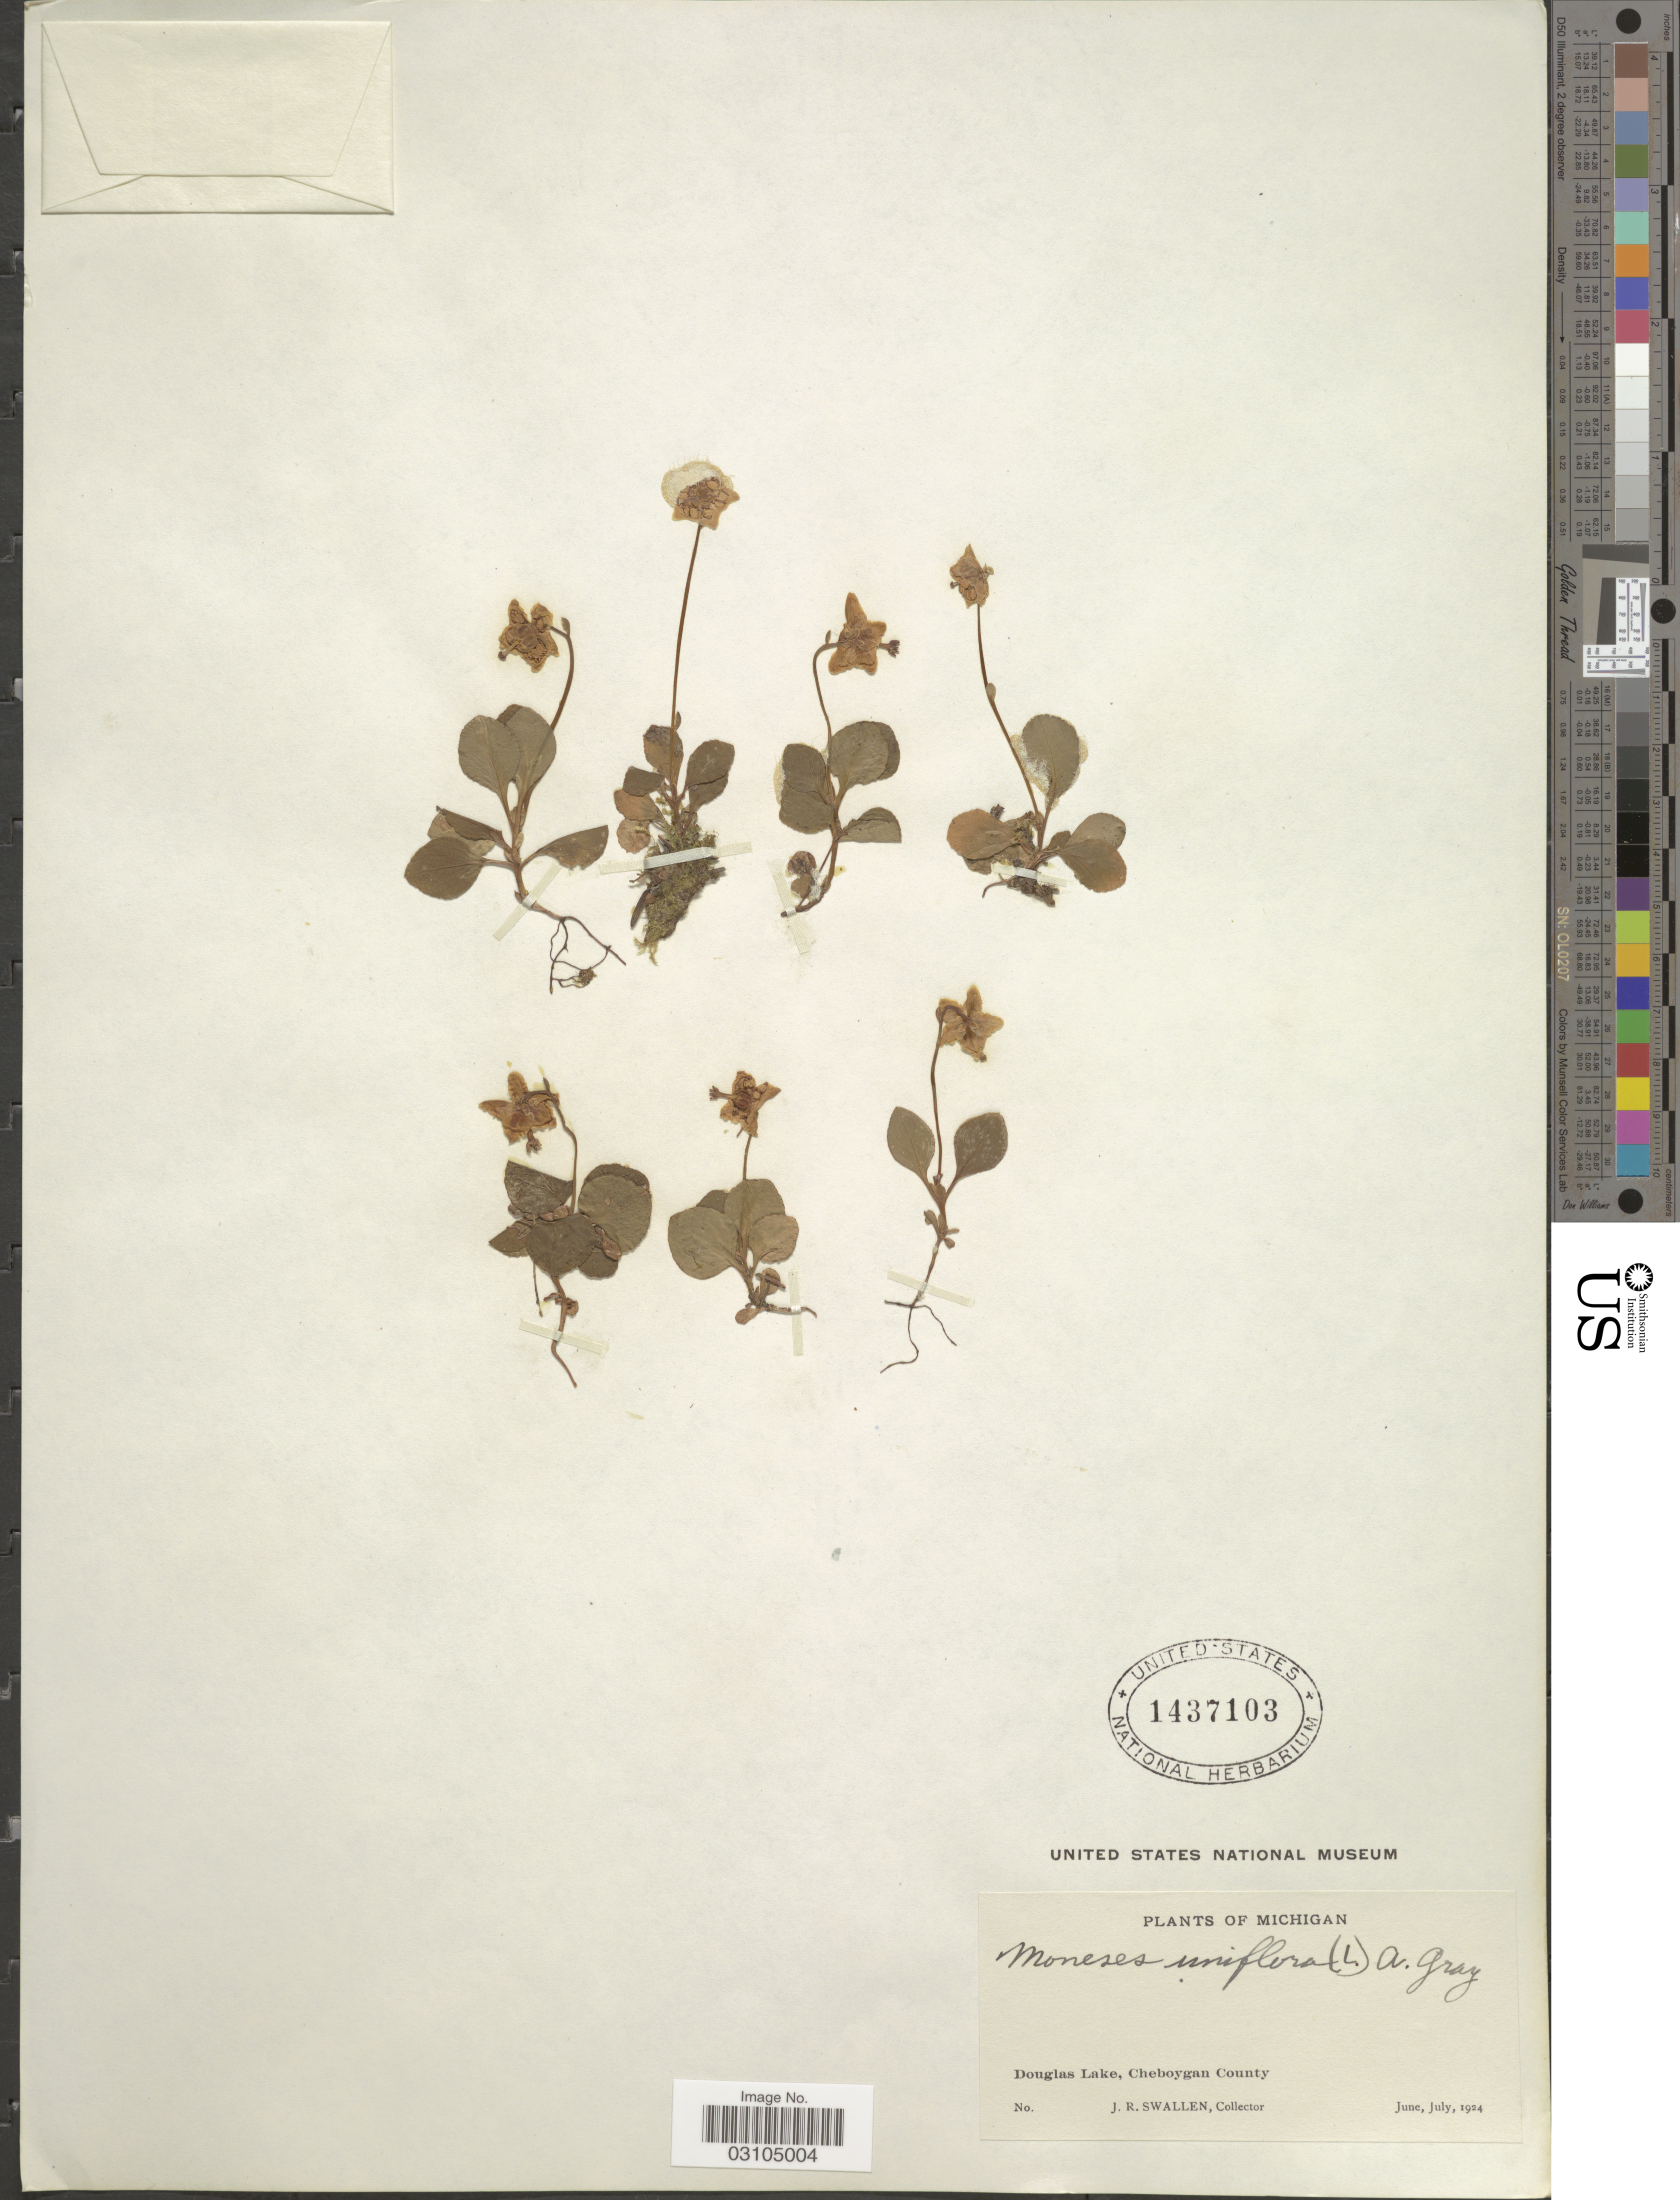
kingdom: Plantae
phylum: Tracheophyta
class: Magnoliopsida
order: Ericales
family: Ericaceae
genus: Moneses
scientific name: Moneses uniflora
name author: (L.) A. Gray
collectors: J. R. Swallen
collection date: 1924-06/1924-07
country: United States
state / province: Michigan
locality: Douglas Lake, Cheboygan County.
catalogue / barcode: US 1437103